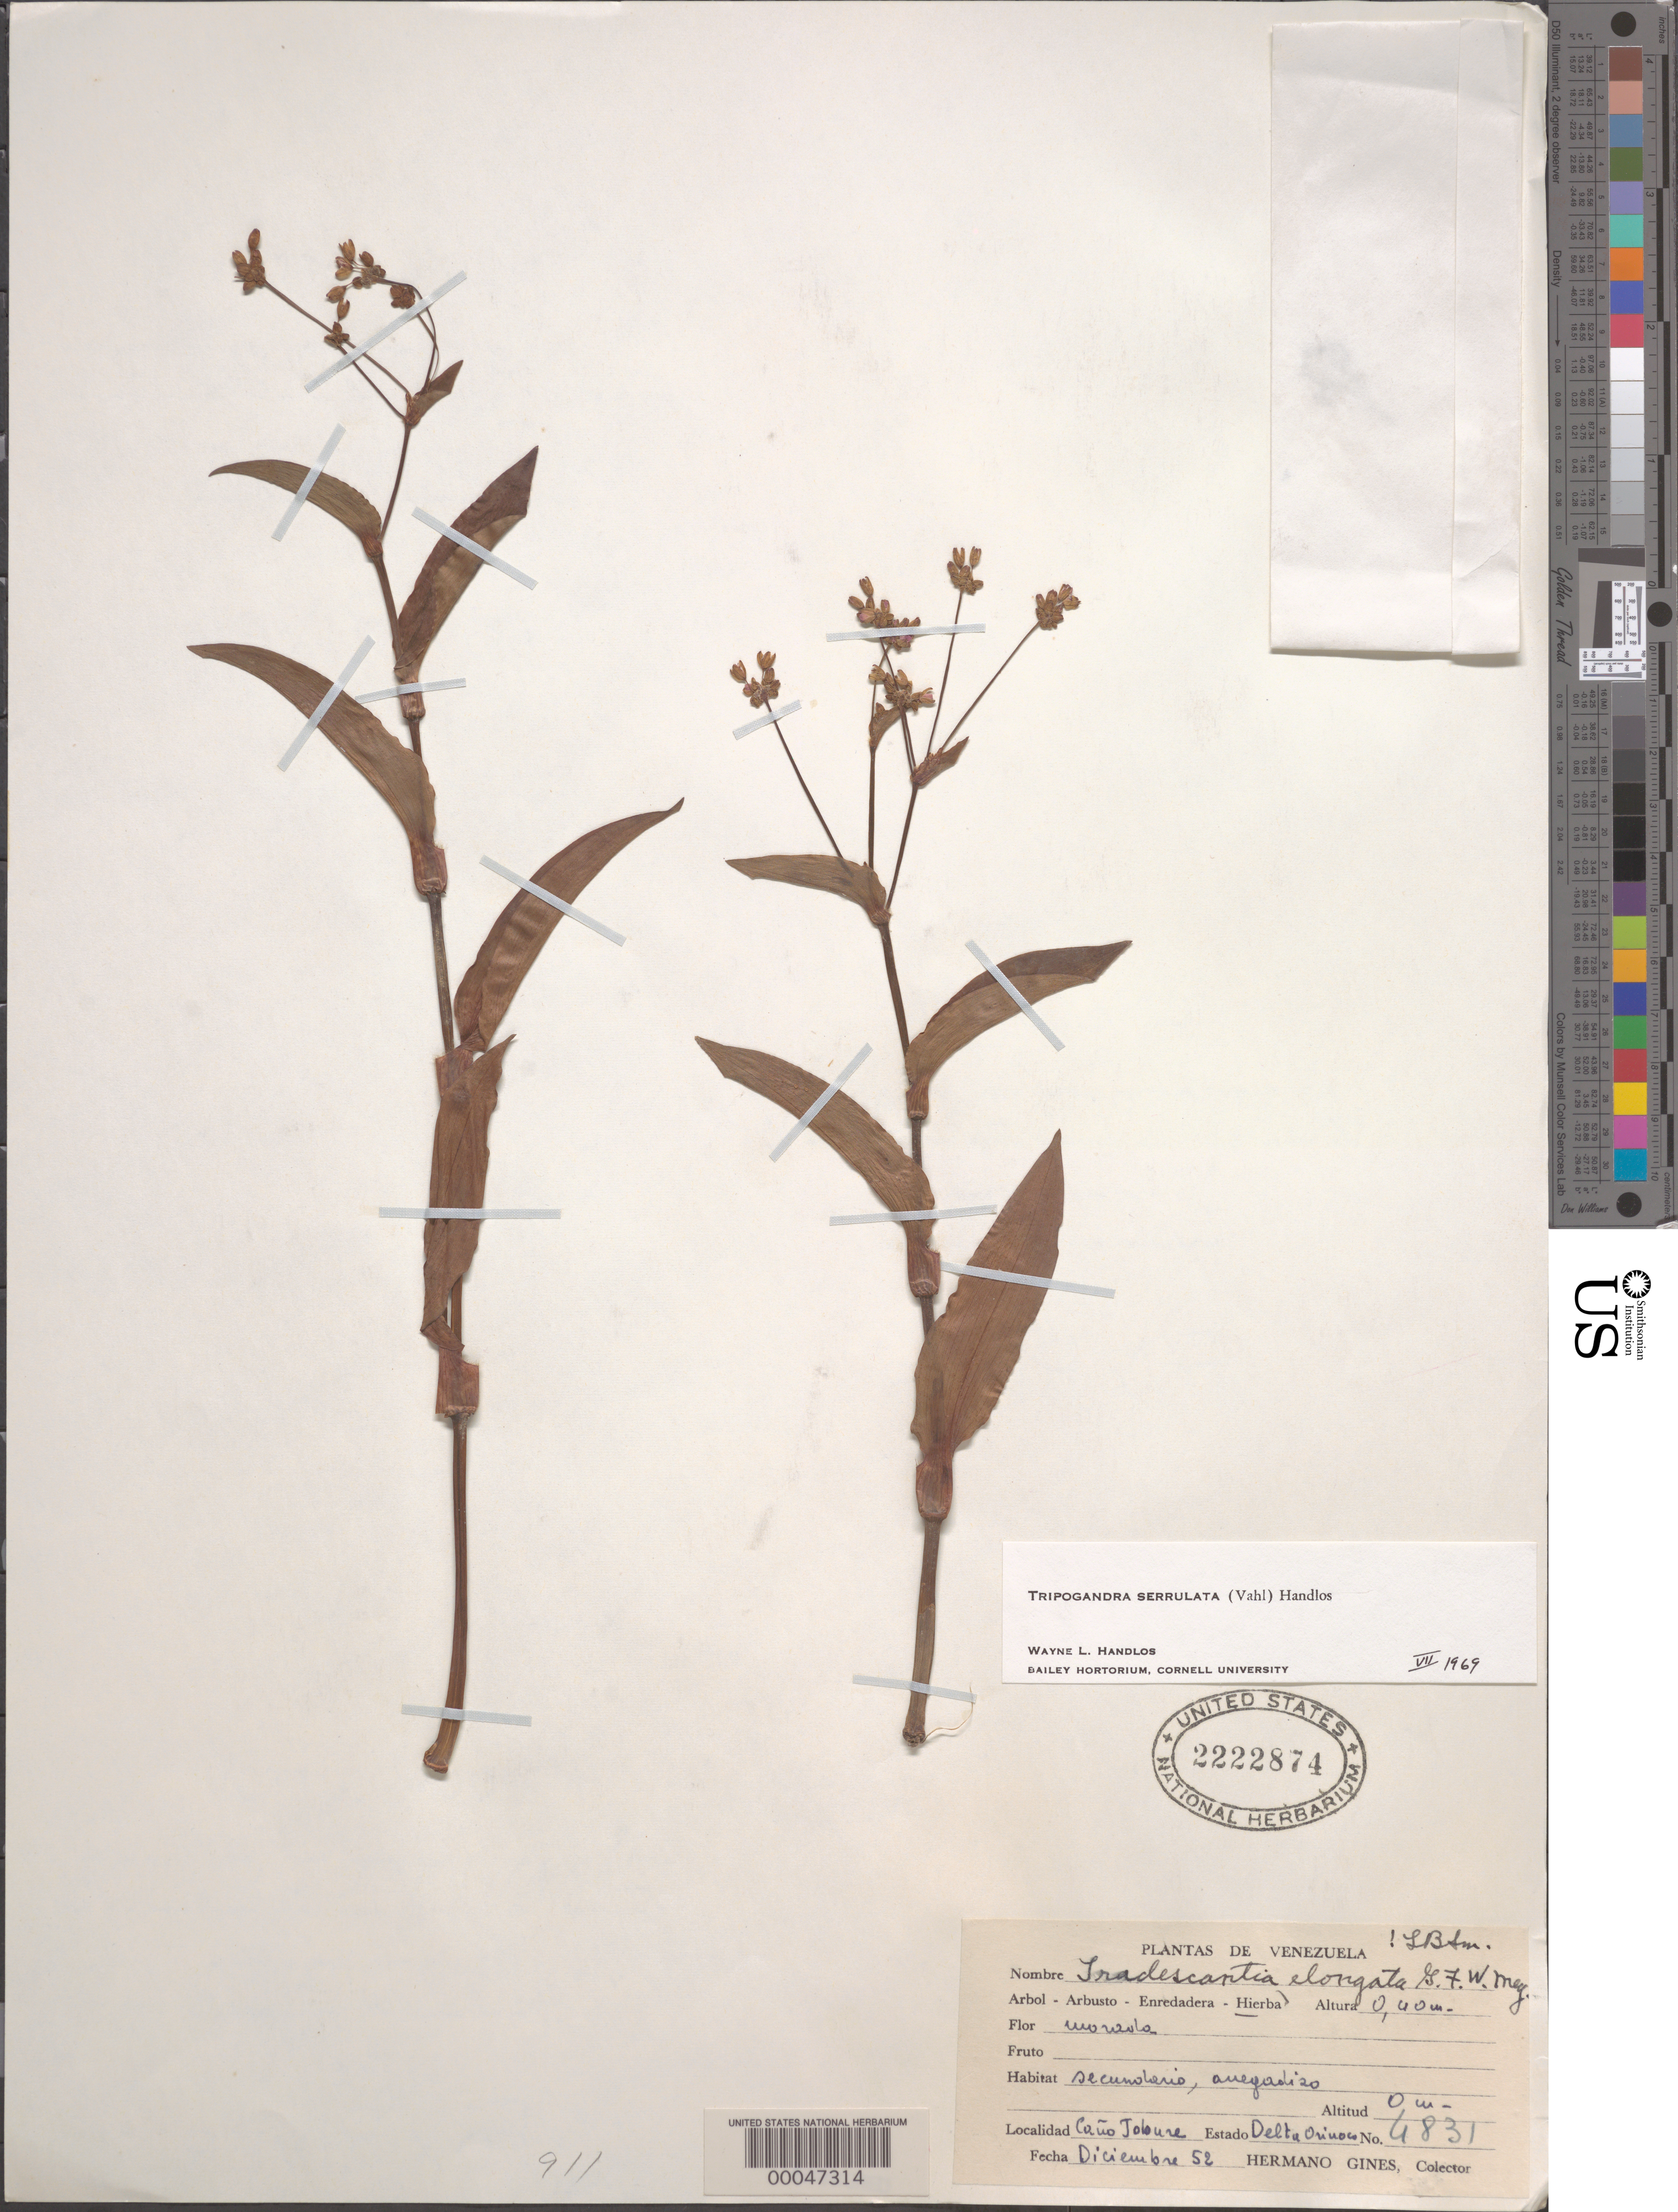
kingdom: Plantae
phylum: Tracheophyta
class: Liliopsida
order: Commelinales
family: Commelinaceae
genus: Tripogandra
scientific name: Tripogandra serrulata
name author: (Vahl) Handlos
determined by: Handlos, W. L.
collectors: Bro. Gines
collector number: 6831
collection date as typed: Dec 1952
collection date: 1952-12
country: Venezuela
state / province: Delta Amacuro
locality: Cano jobure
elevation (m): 1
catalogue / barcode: US 2222874